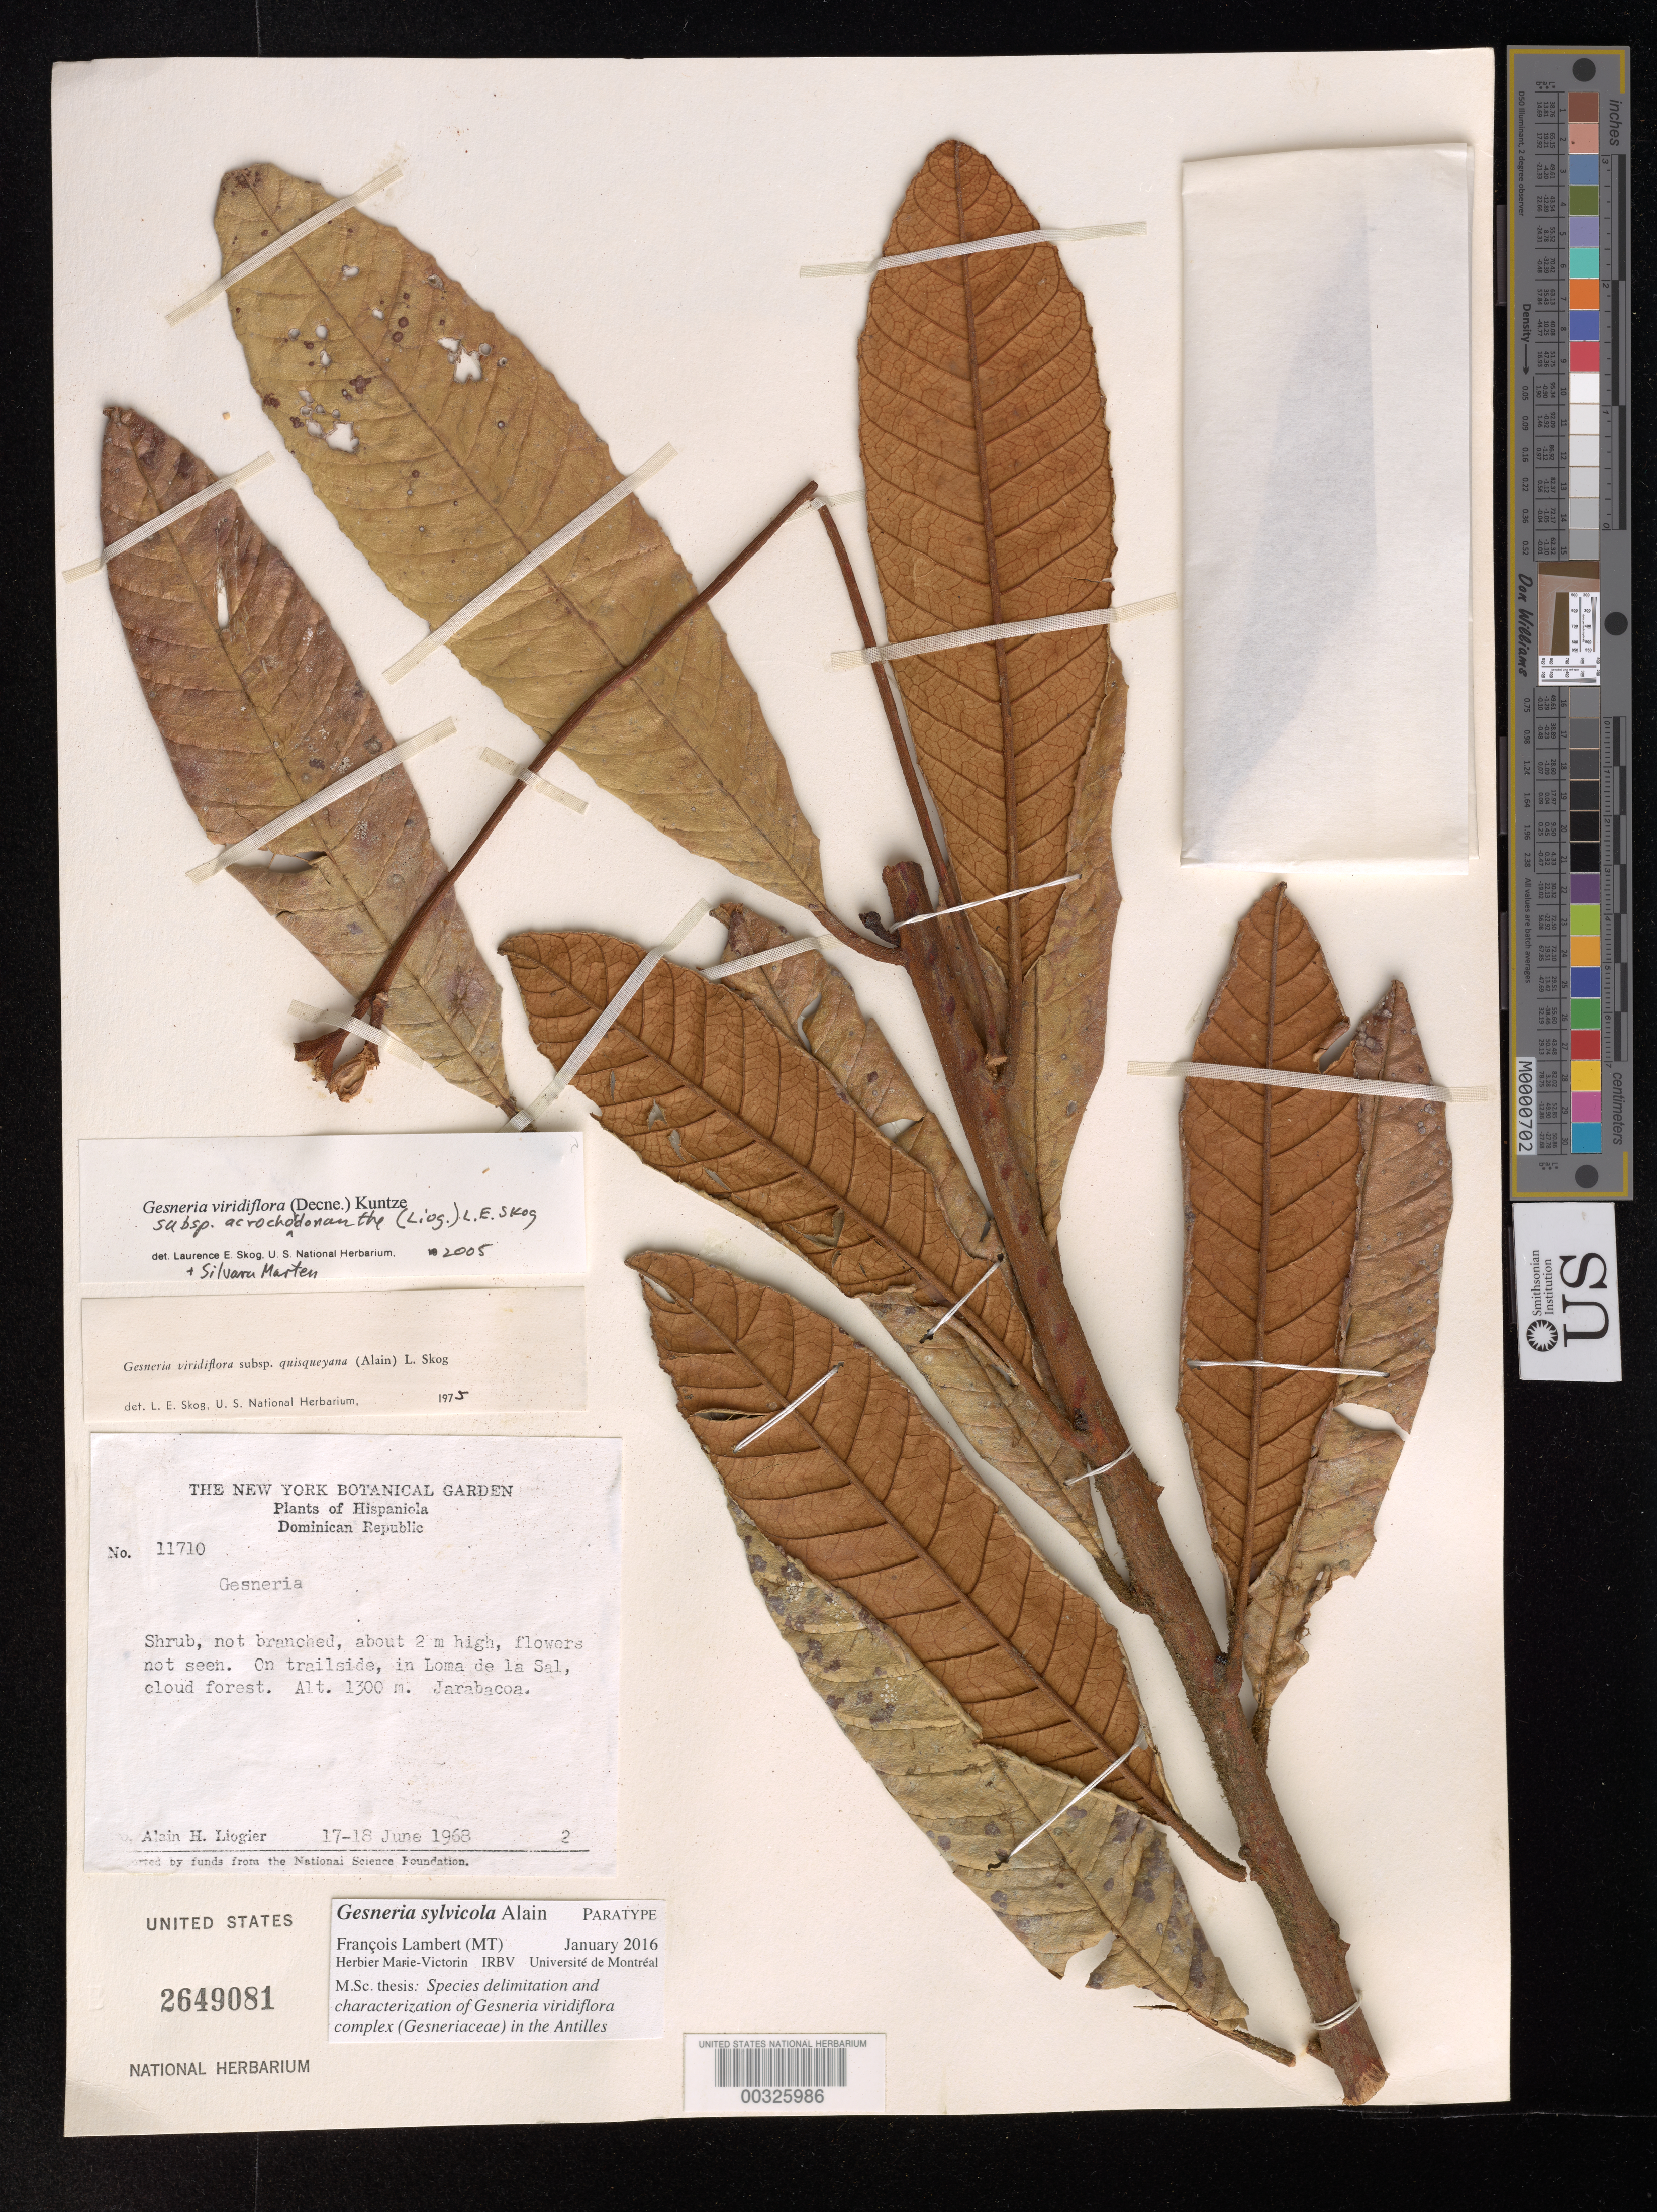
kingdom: Plantae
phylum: Tracheophyta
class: Magnoliopsida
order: Lamiales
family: Gesneriaceae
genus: Gesneria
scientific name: Gesneria sylvicola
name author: Alain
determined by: Lambert, Francois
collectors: A. H. Liogier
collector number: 11710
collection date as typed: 17-18 Jun 1968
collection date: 1968-06-17/1968-06-18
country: Dominican Republic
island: Hispaniola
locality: In Loma de La Sal, Jarabacoa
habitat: Cloud forest, on trailside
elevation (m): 1300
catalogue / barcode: US 2649081